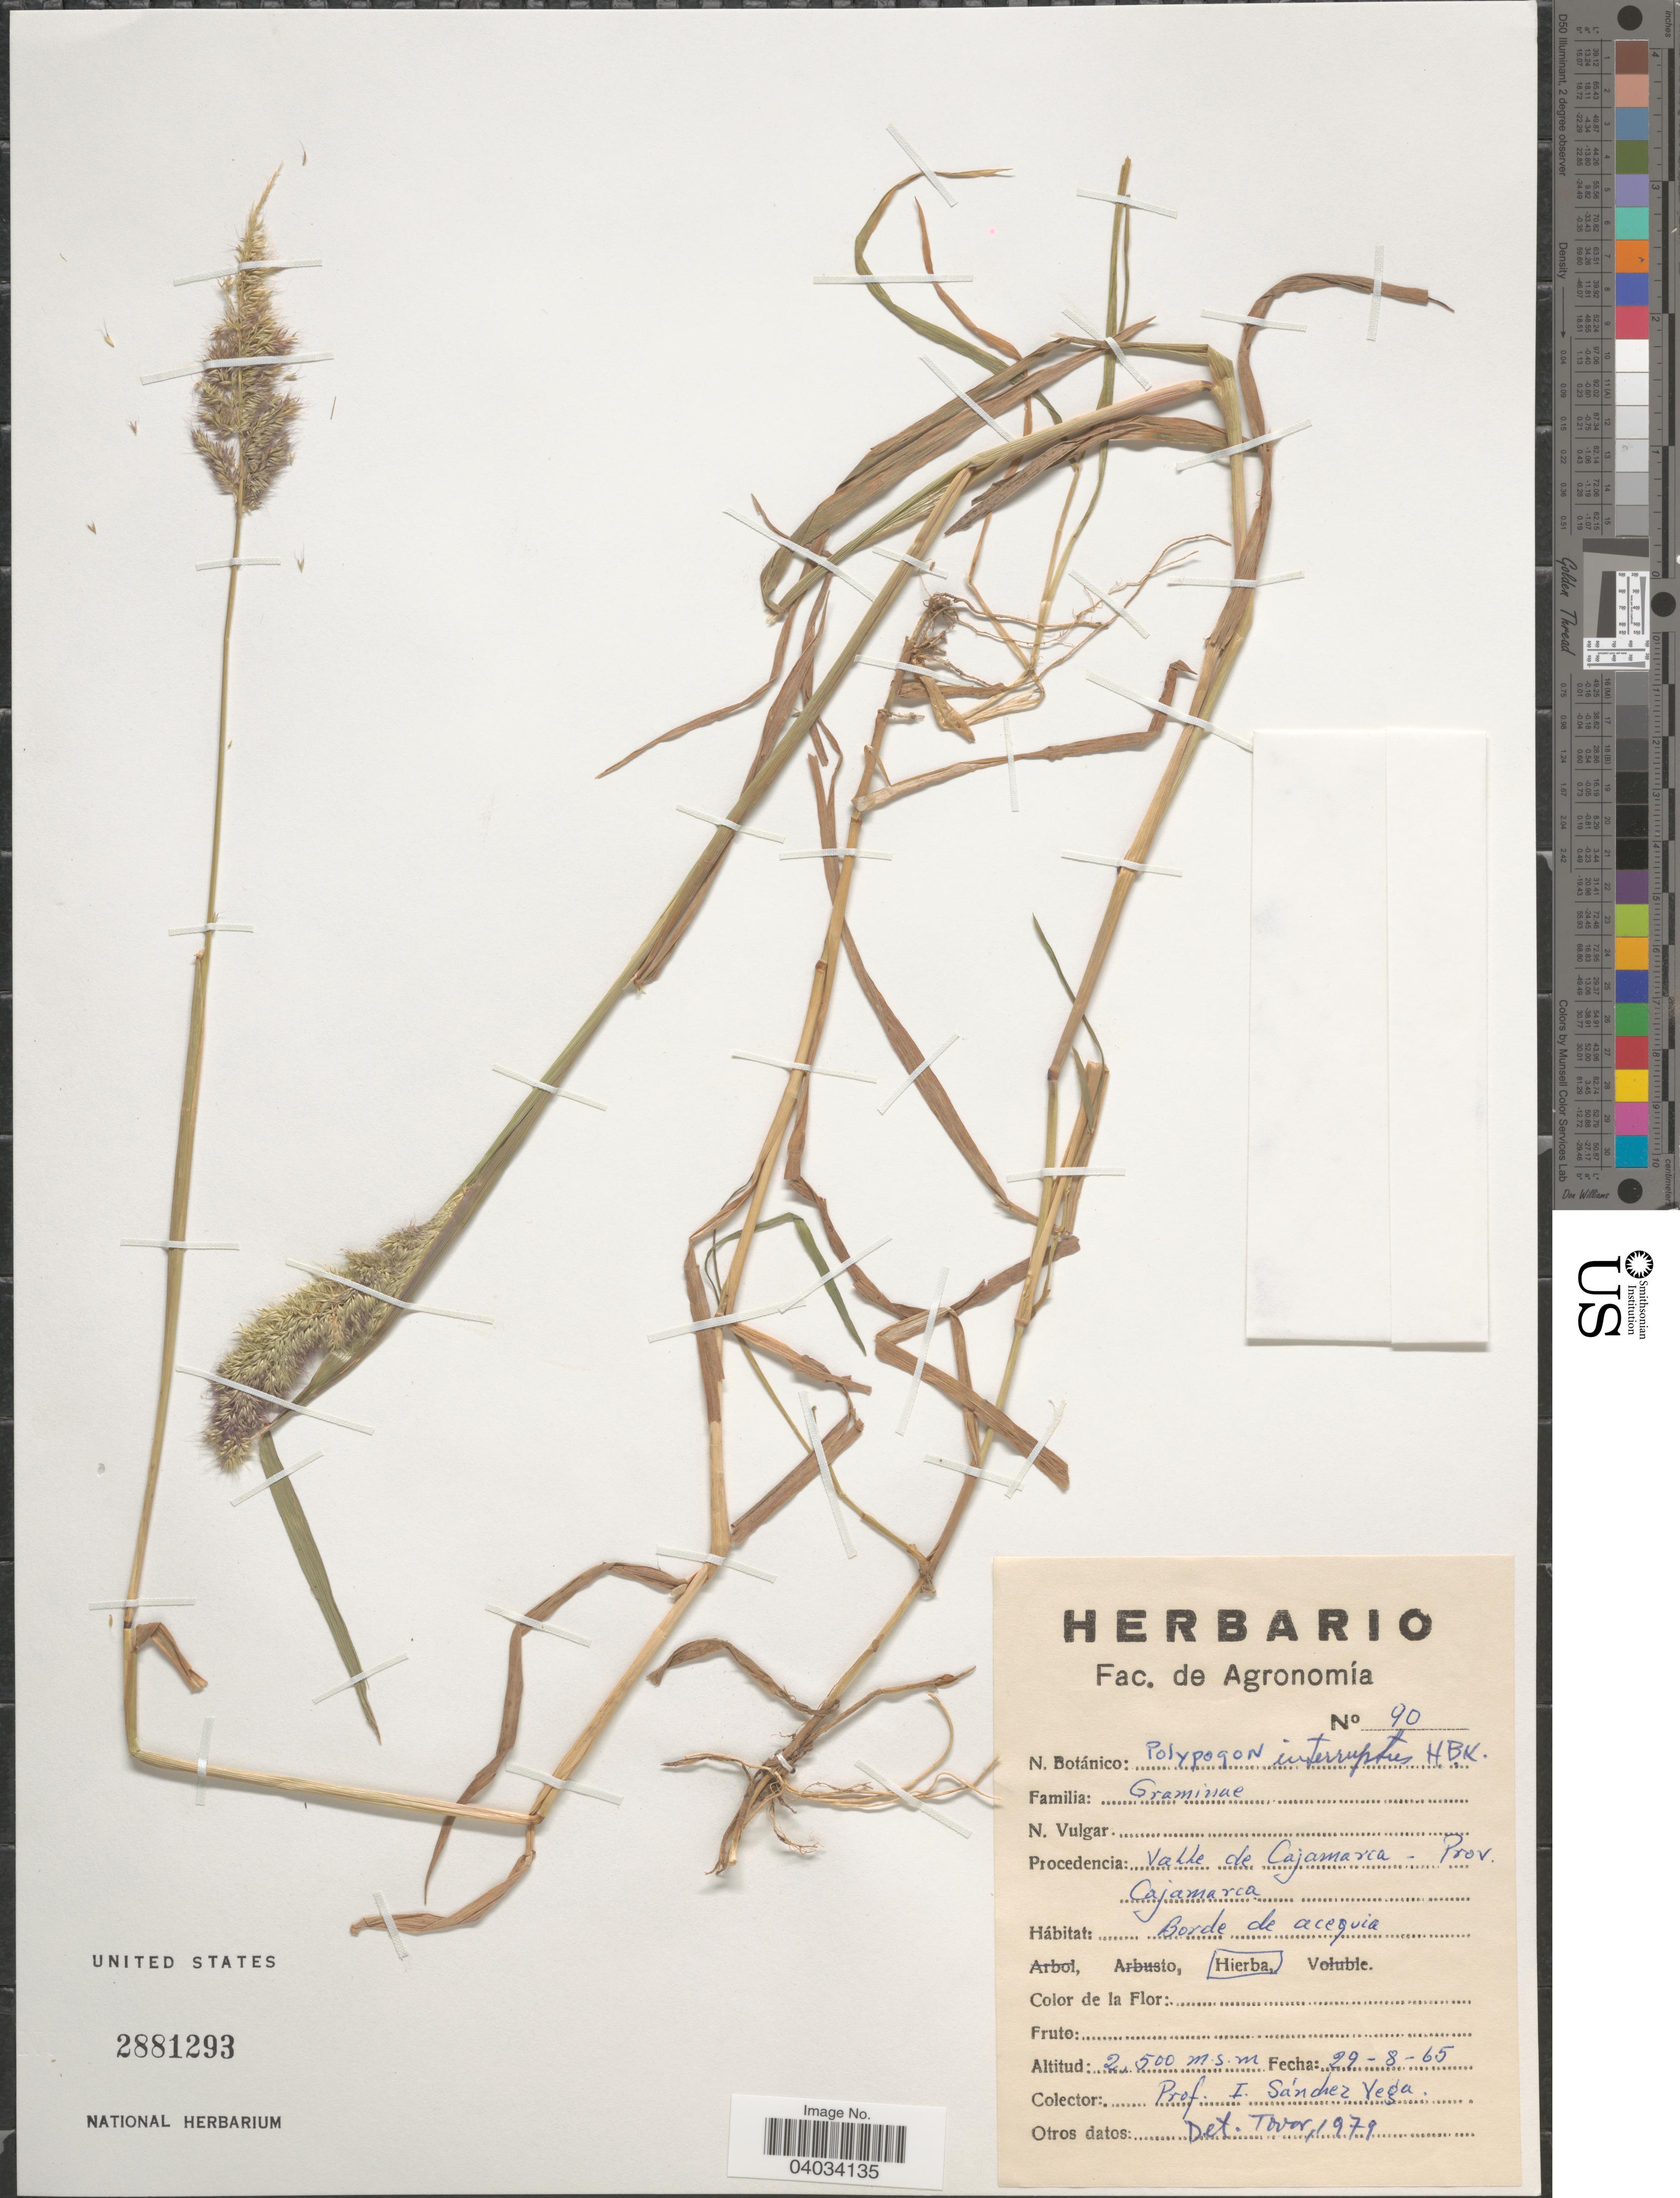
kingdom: Plantae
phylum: Tracheophyta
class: Liliopsida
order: Poales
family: Poaceae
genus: Polypogon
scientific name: Polypogon interruptus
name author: Kunth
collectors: I. M. Sánchez Vega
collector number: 90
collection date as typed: Transcribed d/m/y: 29/8/65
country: Peru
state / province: Cajamarca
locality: Procedencia: Valle de Cajamarca.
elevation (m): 2500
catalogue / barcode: US 2881293